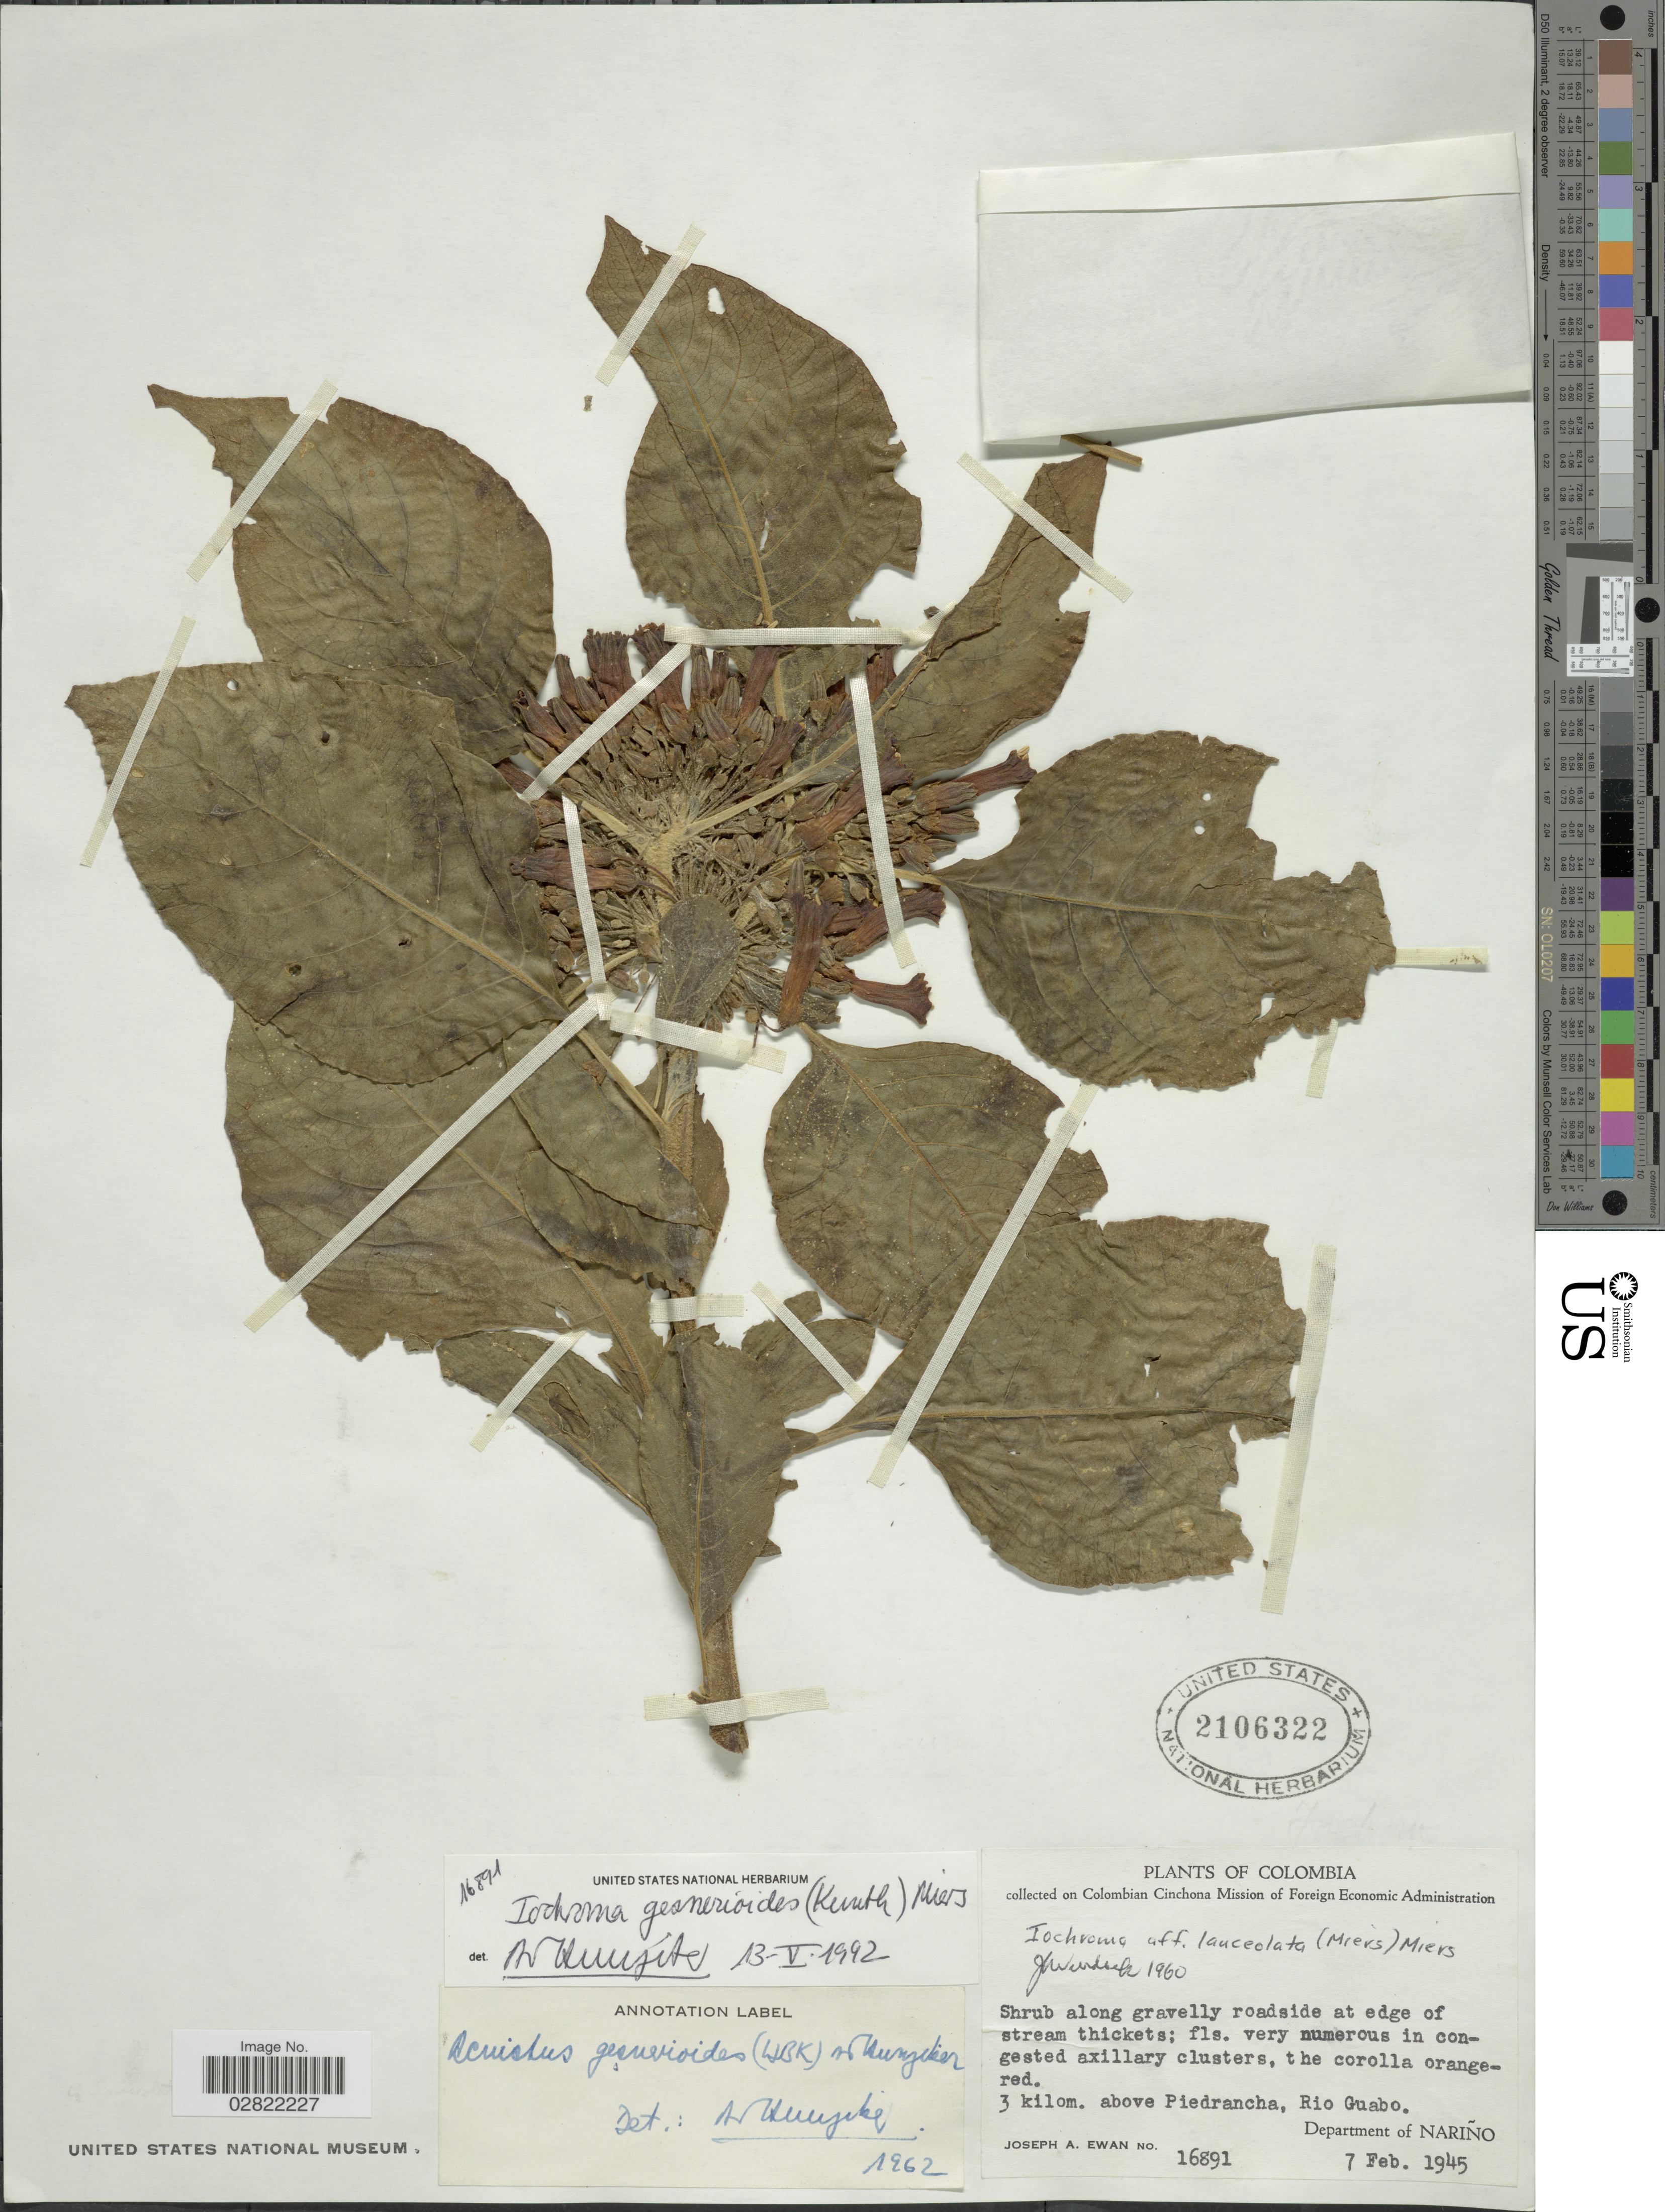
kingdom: Plantae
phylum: Tracheophyta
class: Magnoliopsida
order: Solanales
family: Solanaceae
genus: Iochroma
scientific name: Iochroma gesnerioides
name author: (Kunth) Miers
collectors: J. A. Ewan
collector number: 16891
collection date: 1945-02-07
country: Colombia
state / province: Nariño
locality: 3 kilom. above Piedrancha, Rio Guabo, Department of Nariño.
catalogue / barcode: US 2106322